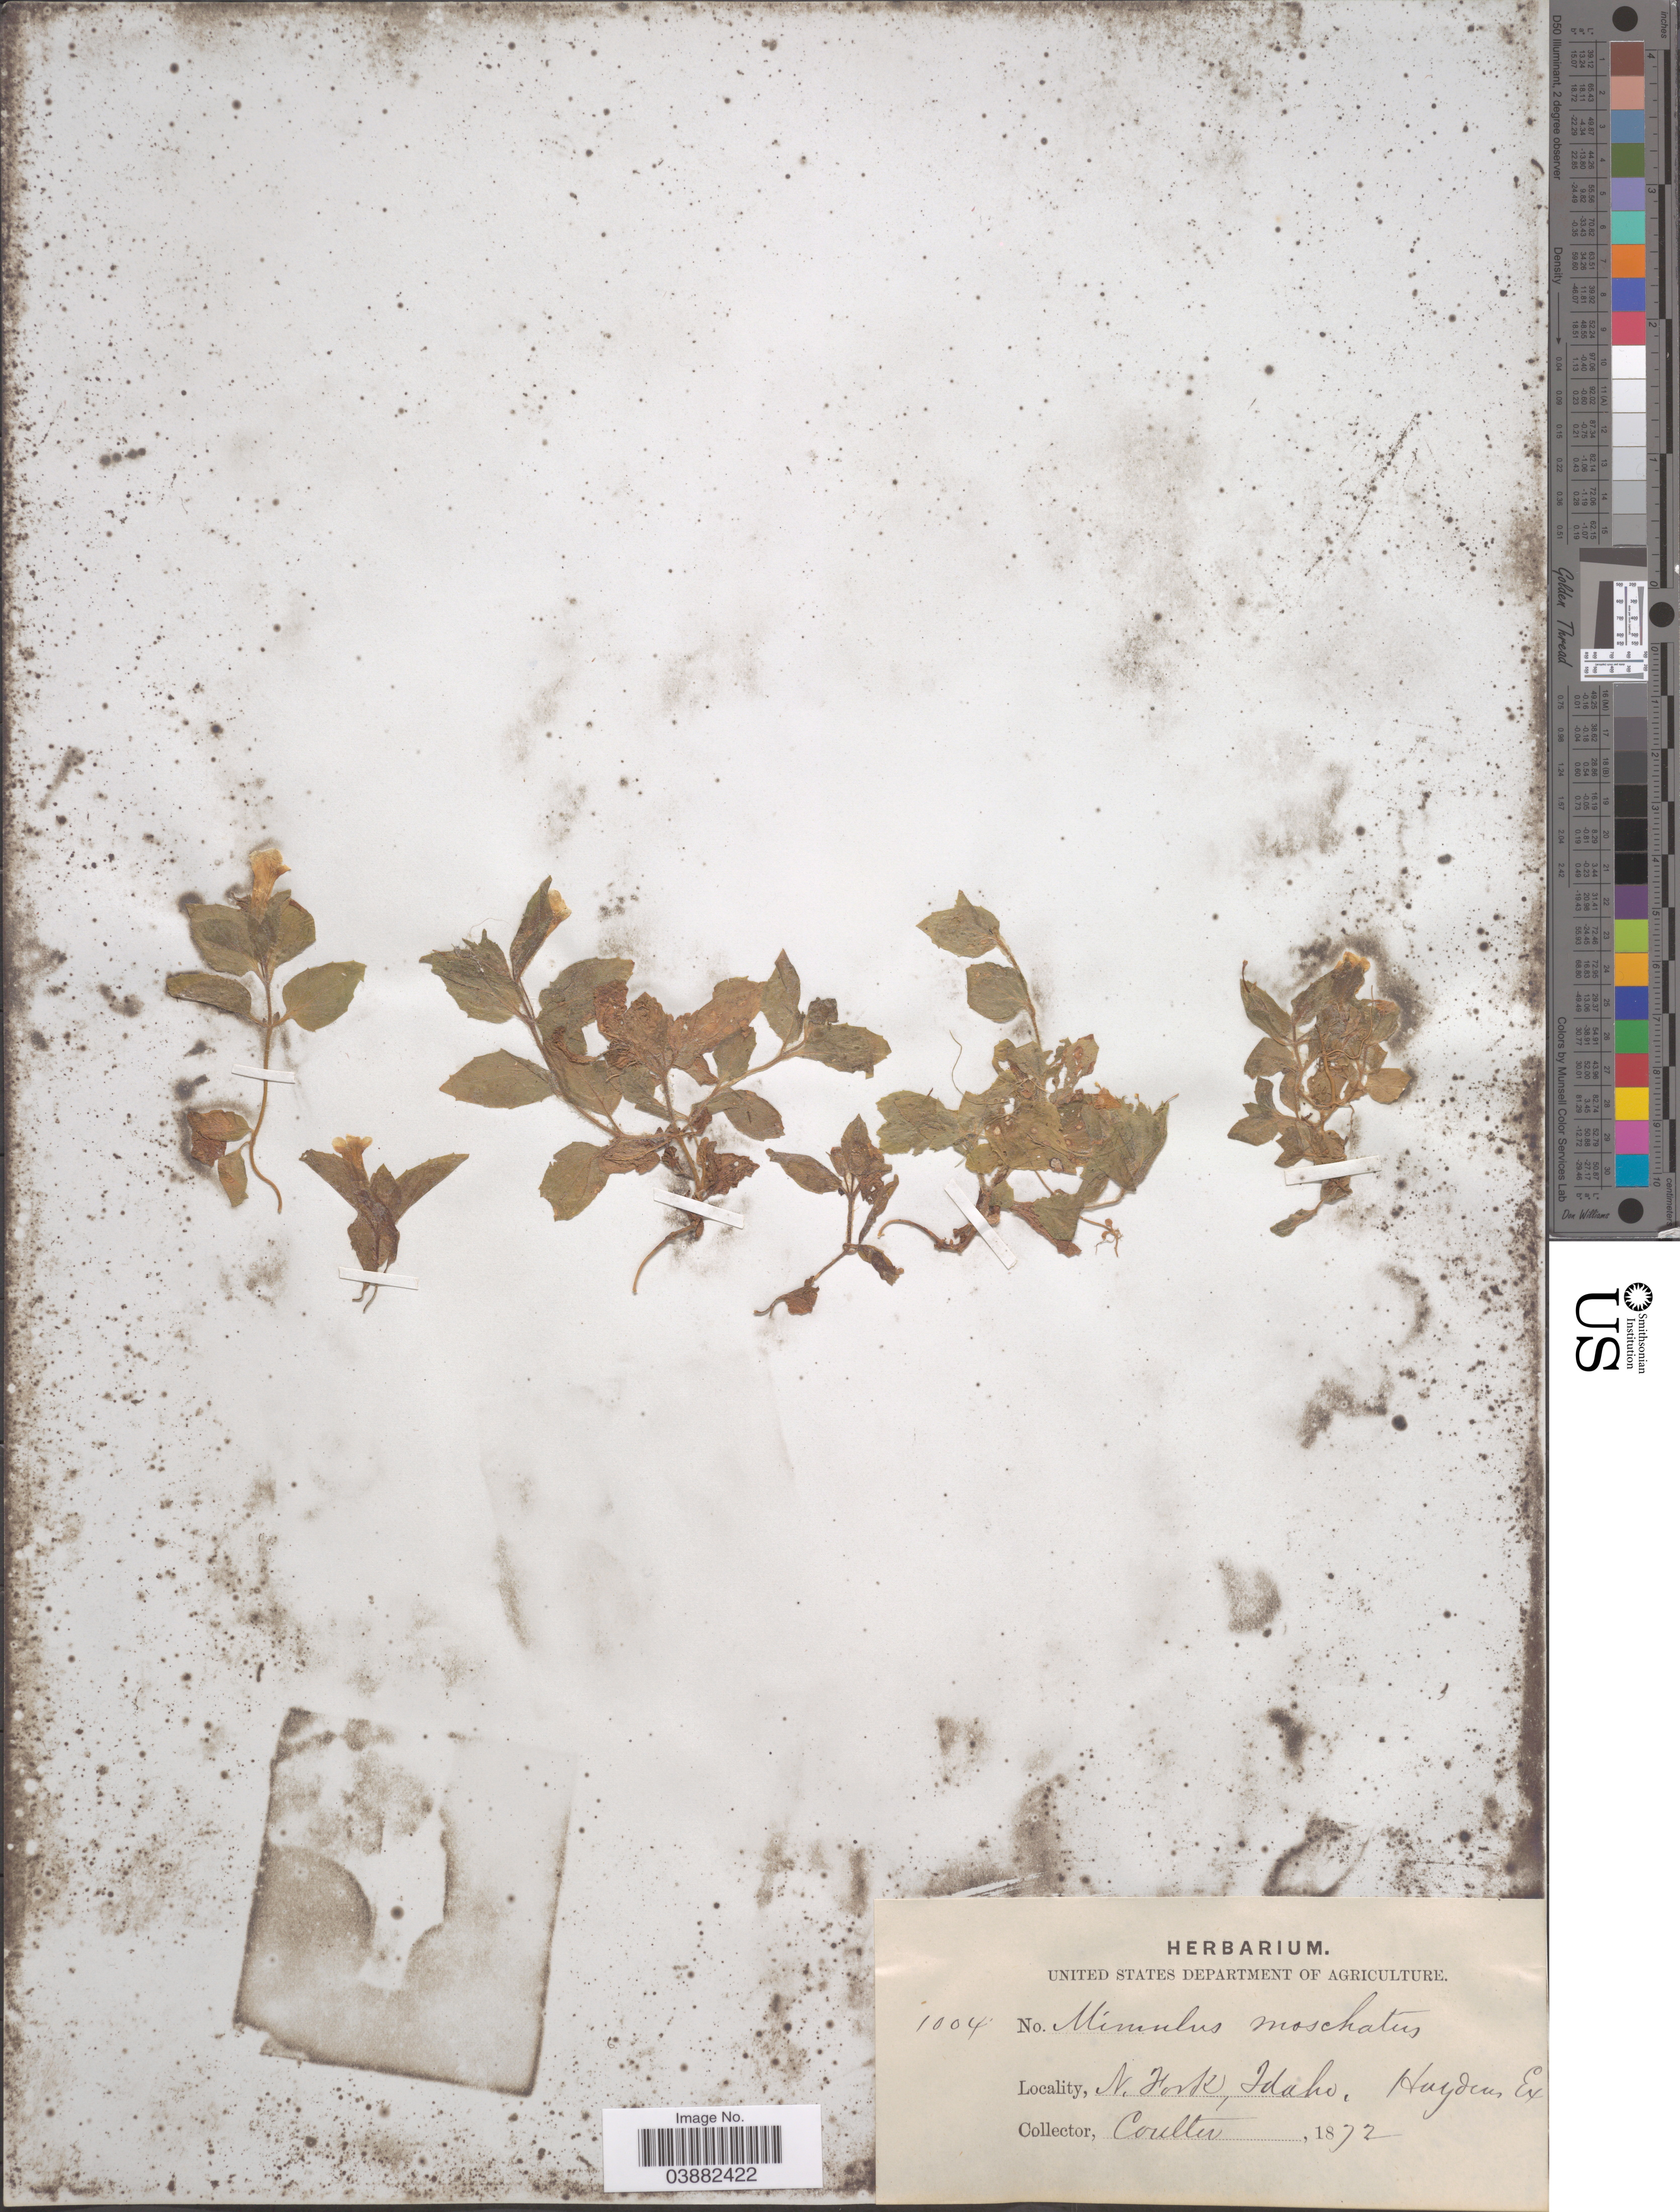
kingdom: Plantae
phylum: Tracheophyta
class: Magnoliopsida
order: Lamiales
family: Phrymaceae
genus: Mimulus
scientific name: Mimulus moschatus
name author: Douglas ex Lindl.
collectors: -- Coulter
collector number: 1004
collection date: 1872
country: United States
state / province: Idaho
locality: N. Fork. Hayden Ex.